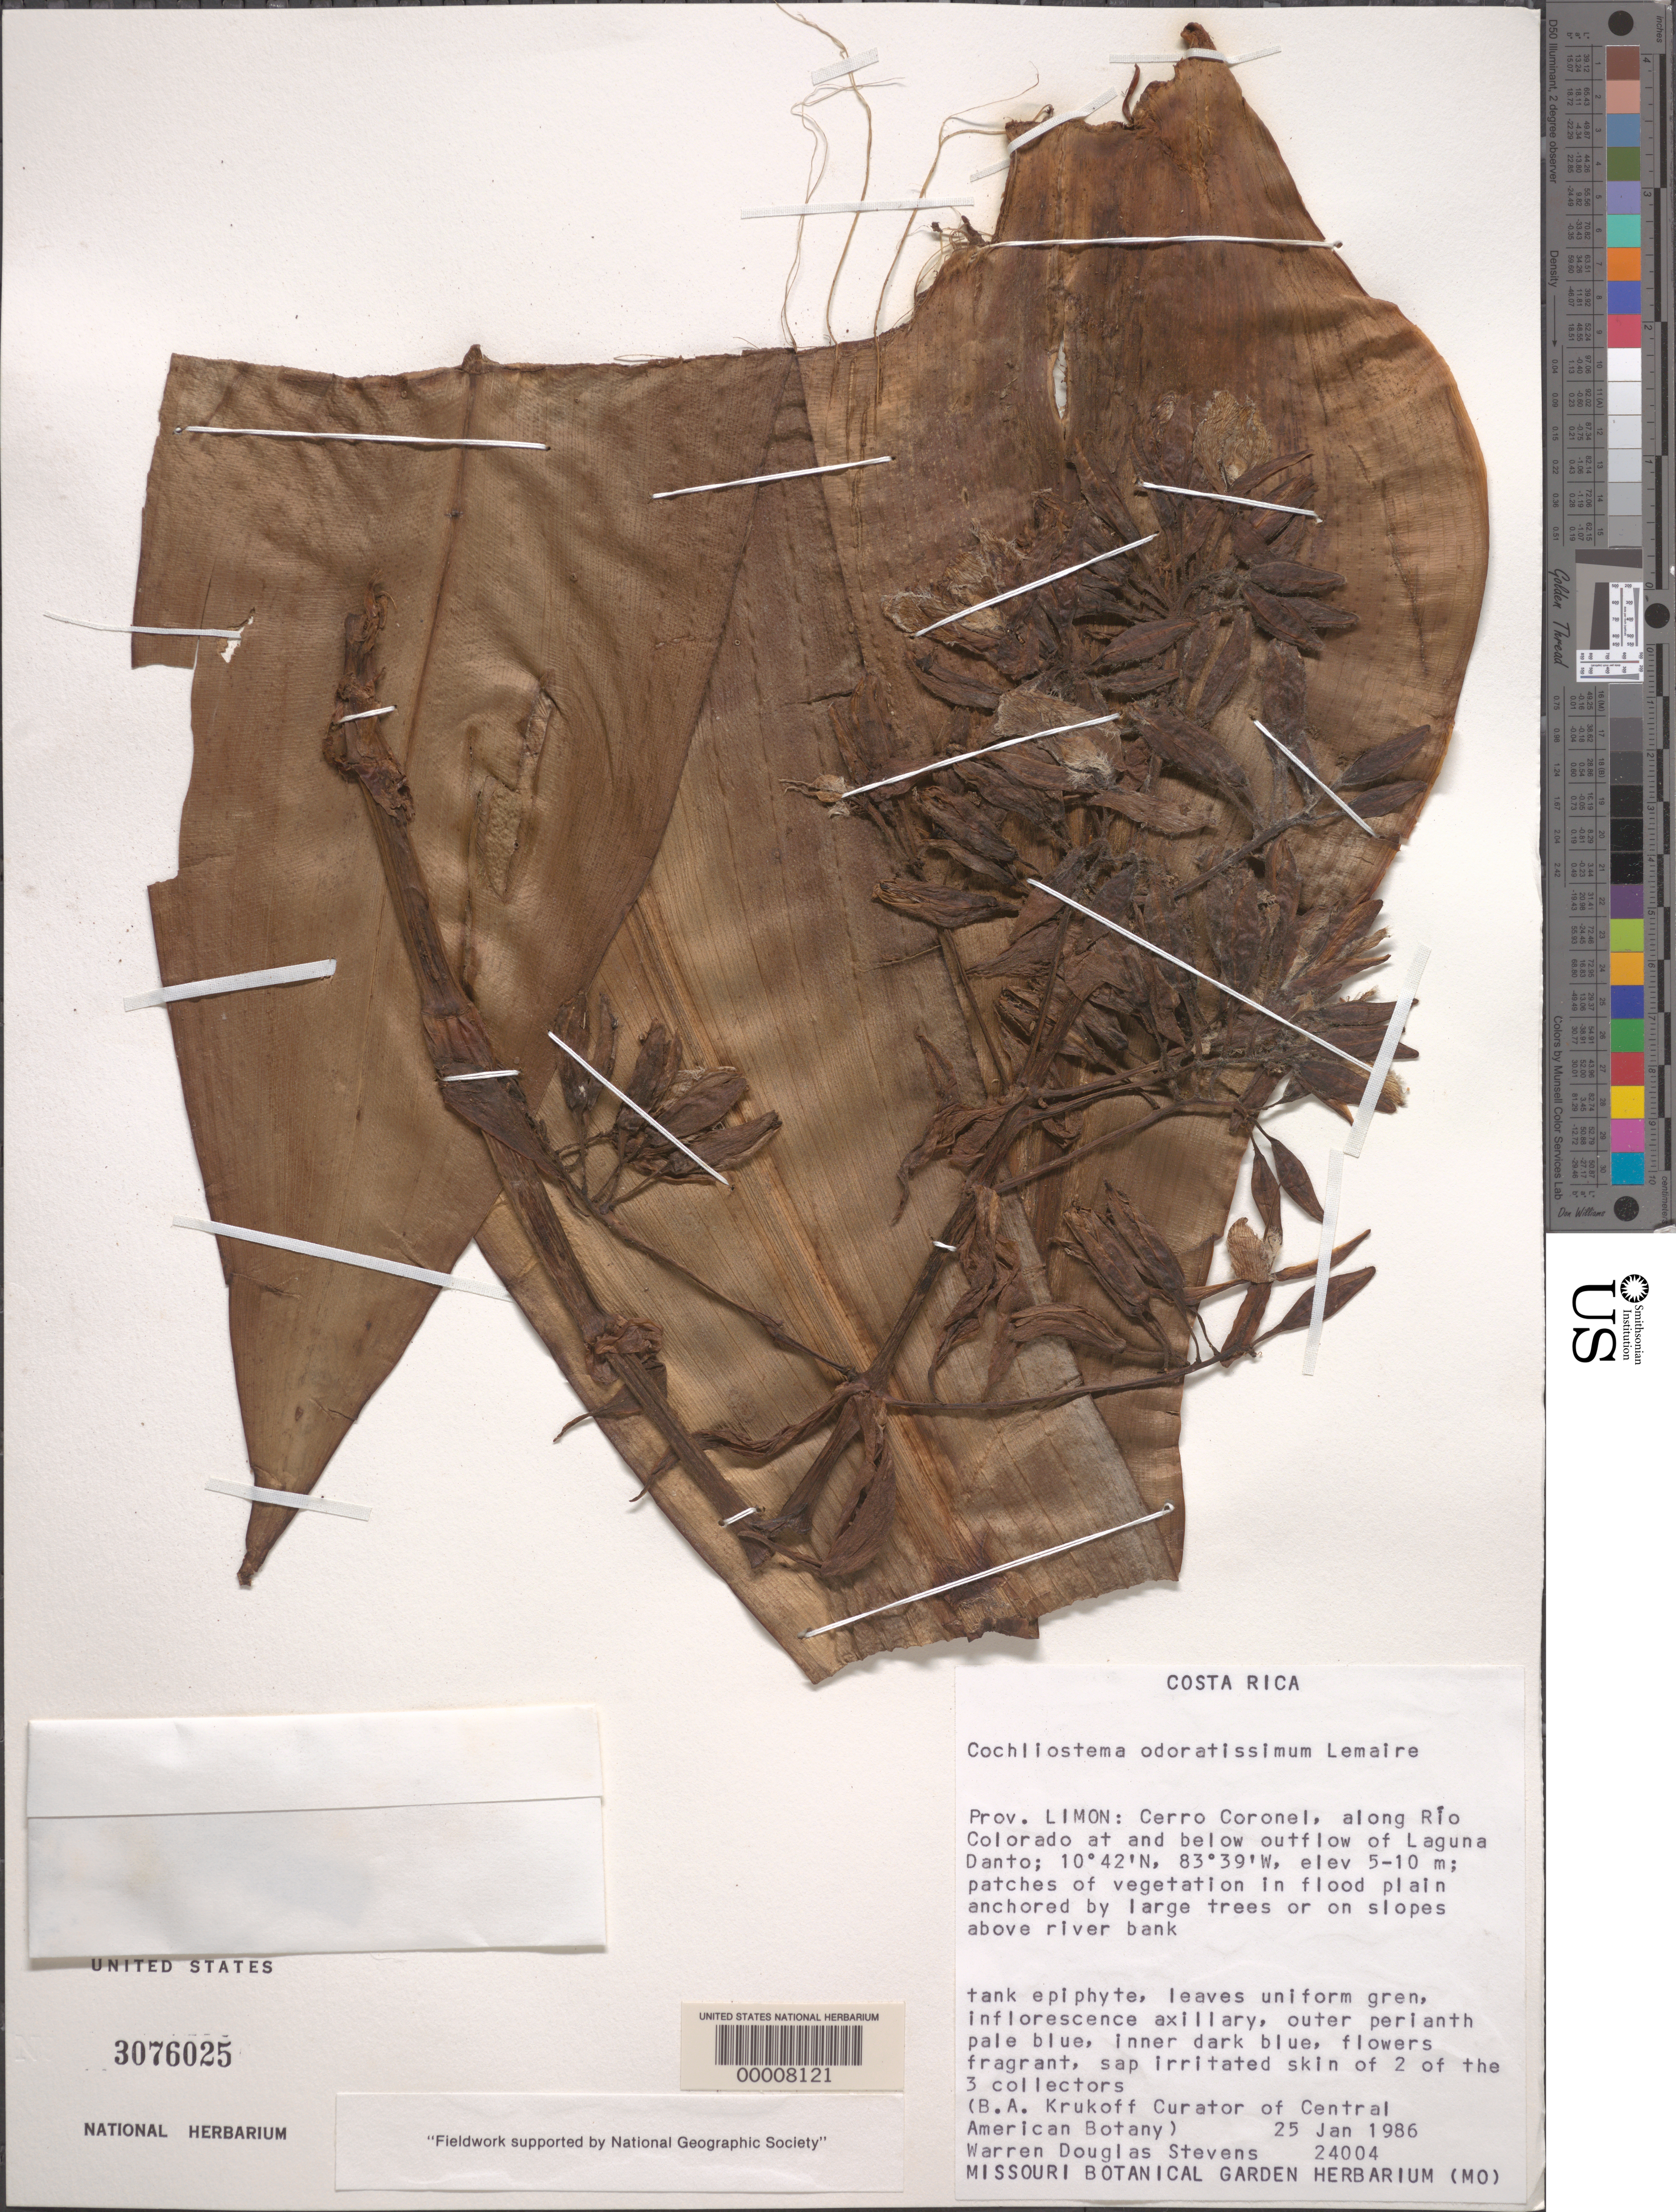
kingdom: Plantae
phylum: Tracheophyta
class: Liliopsida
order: Commelinales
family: Commelinaceae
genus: Cochliostema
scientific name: Cochliostema odoratissimum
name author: Lem.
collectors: W. D. Stevens & B. A. Krukoff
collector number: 24004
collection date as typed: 25 Jan 1986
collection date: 1986-01-25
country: Costa Rica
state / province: Limón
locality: Cerro coronel, along rio colorado at and below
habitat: In flood plain anchored by large trees or on slopes above river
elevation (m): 5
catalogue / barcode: US 3076025